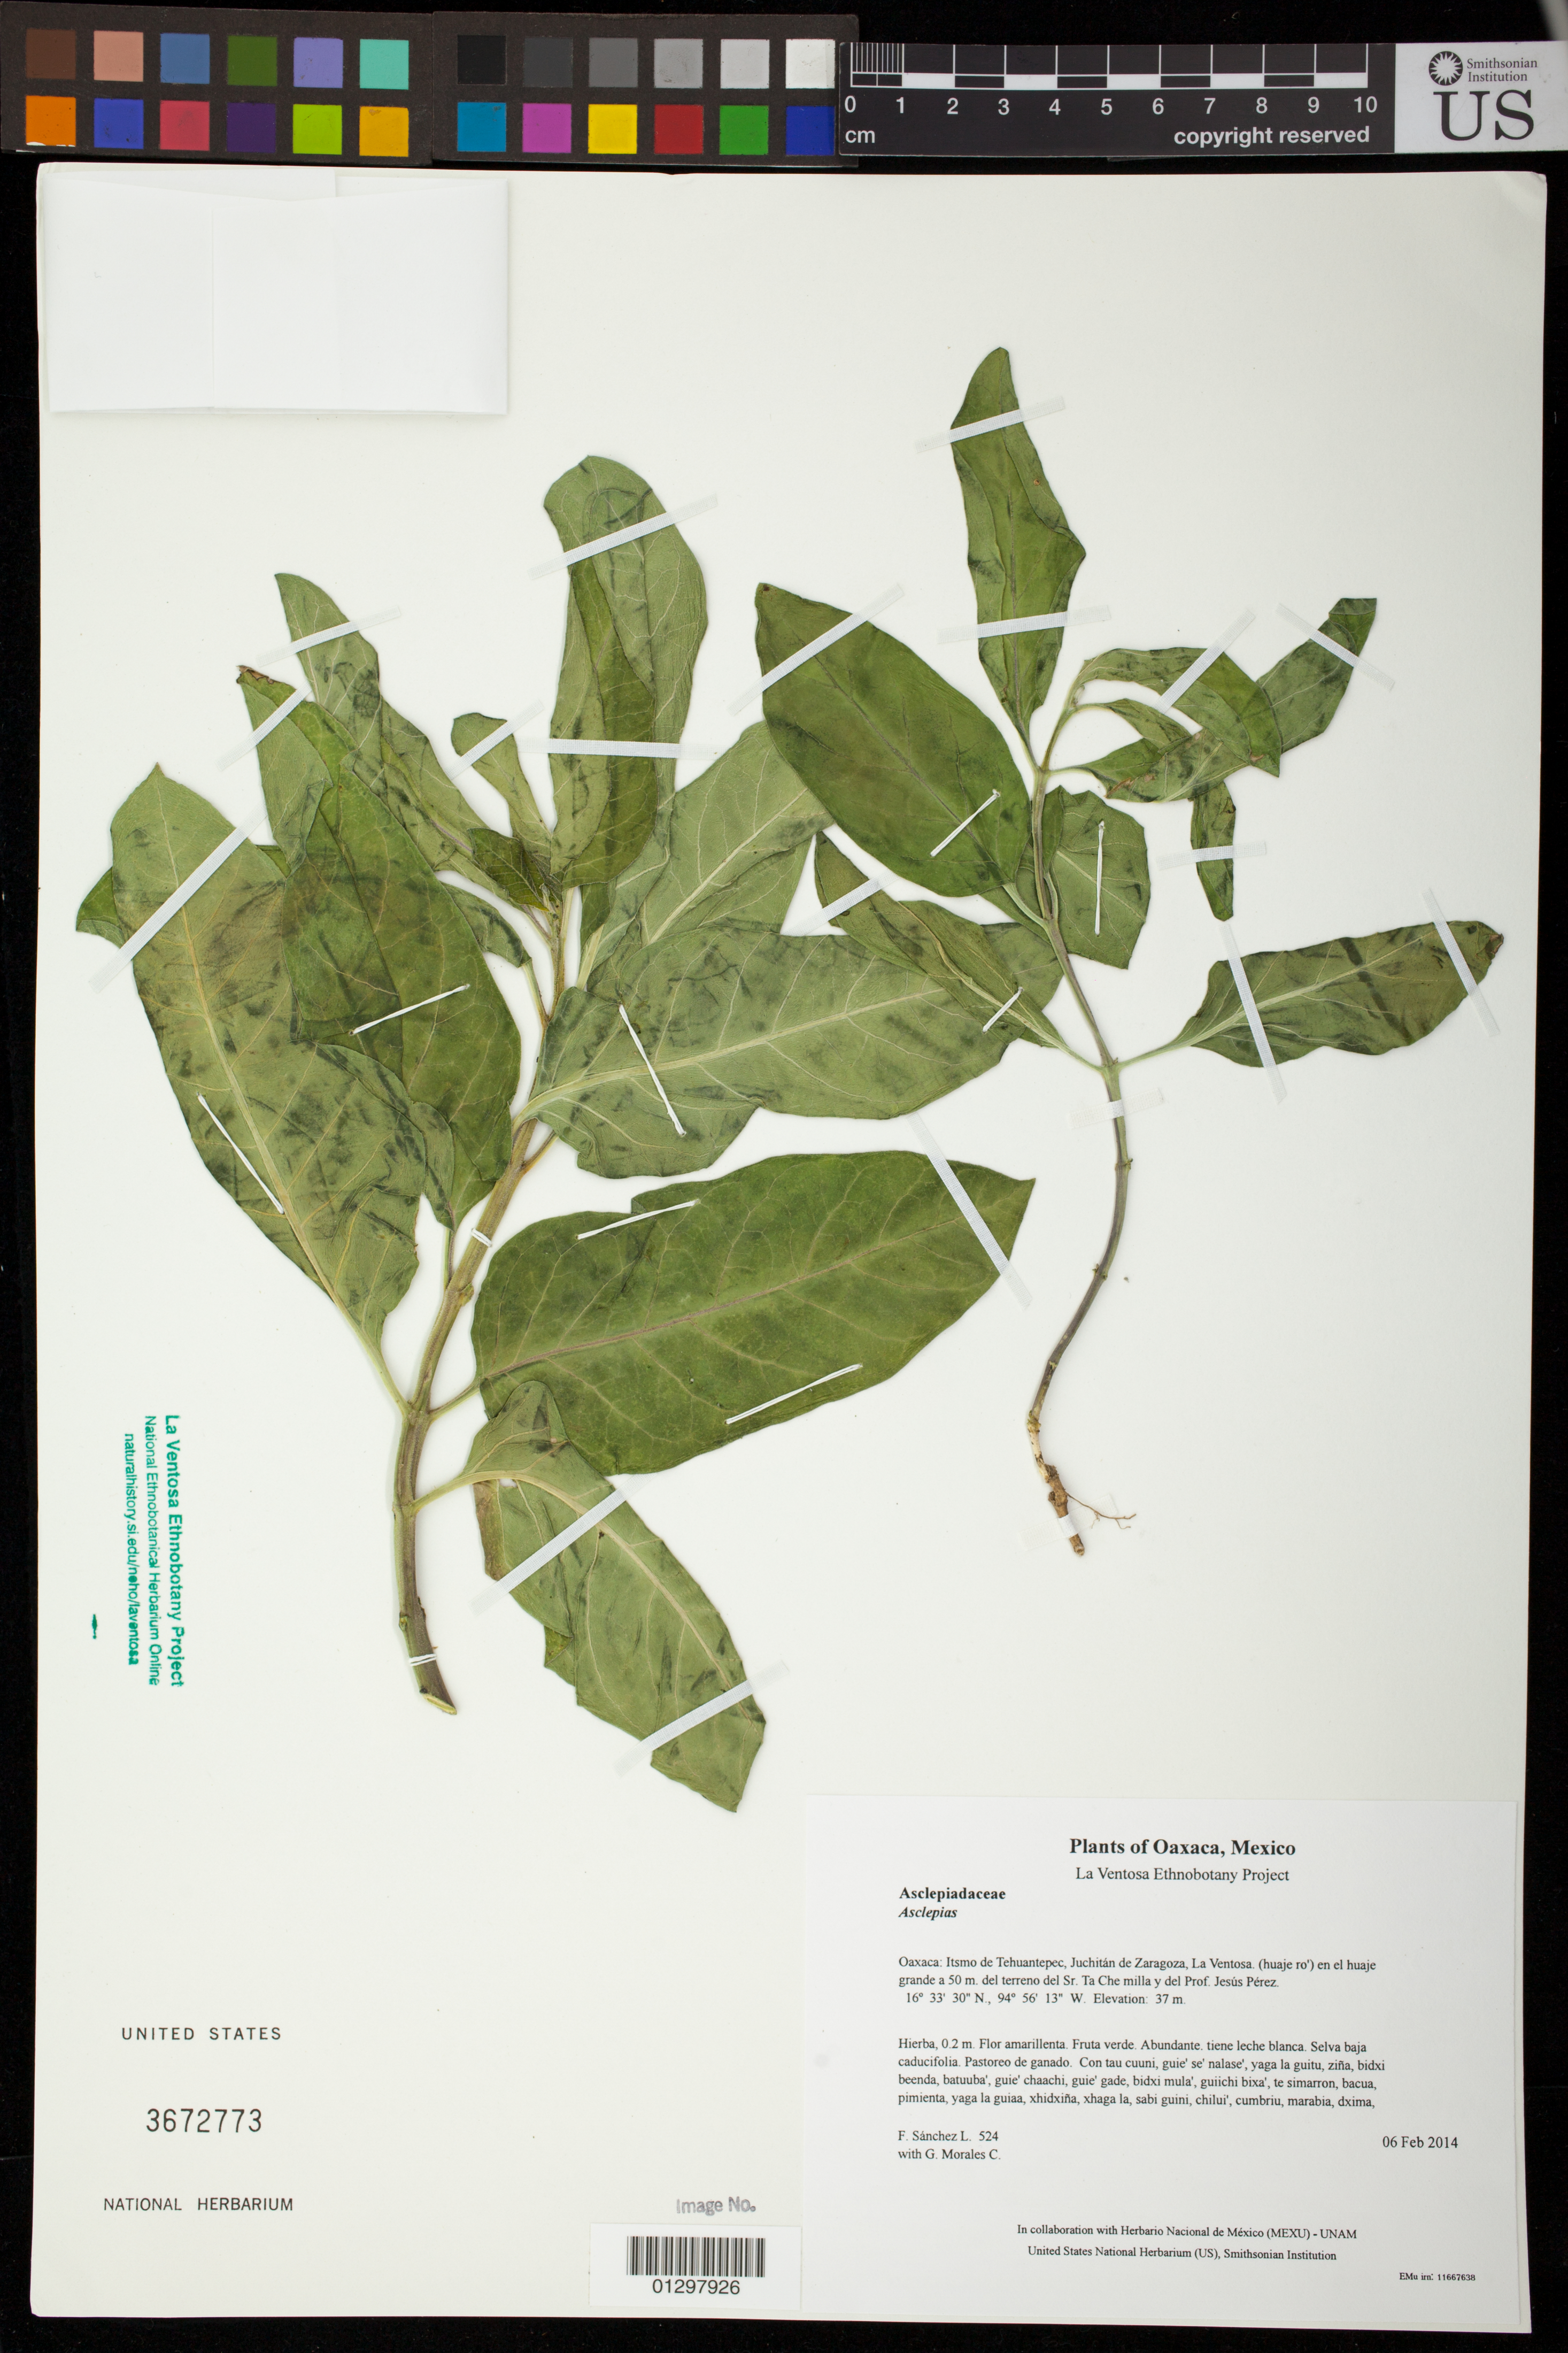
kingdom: Plantae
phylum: Tracheophyta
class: Magnoliopsida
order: Gentianales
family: Apocynaceae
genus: Asclepias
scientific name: Asclepias oenotheroides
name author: Schltdl. & Cham.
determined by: Lozada, L.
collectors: F. Sánchez L. & G. Morales C.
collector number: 524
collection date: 2014-02-06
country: Mexico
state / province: Oaxaca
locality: Itsmo de Tehuantepec, Juchitán de Zaragoza, La Ventosa. (huaje ro') en el huaje grande a 50 m. del terreno del Sr. Ta Che milla y del Prof. Jesús Pérez.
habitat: Selva baja caducifolia. Pastoreo de ganado.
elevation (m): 37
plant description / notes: JEBOT, MEXU, SERO, US; Guixi bandaga. 0.2 m. Guie' naguchi ga. Cuaananaxhi naga'. Stale.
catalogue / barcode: US 3672773